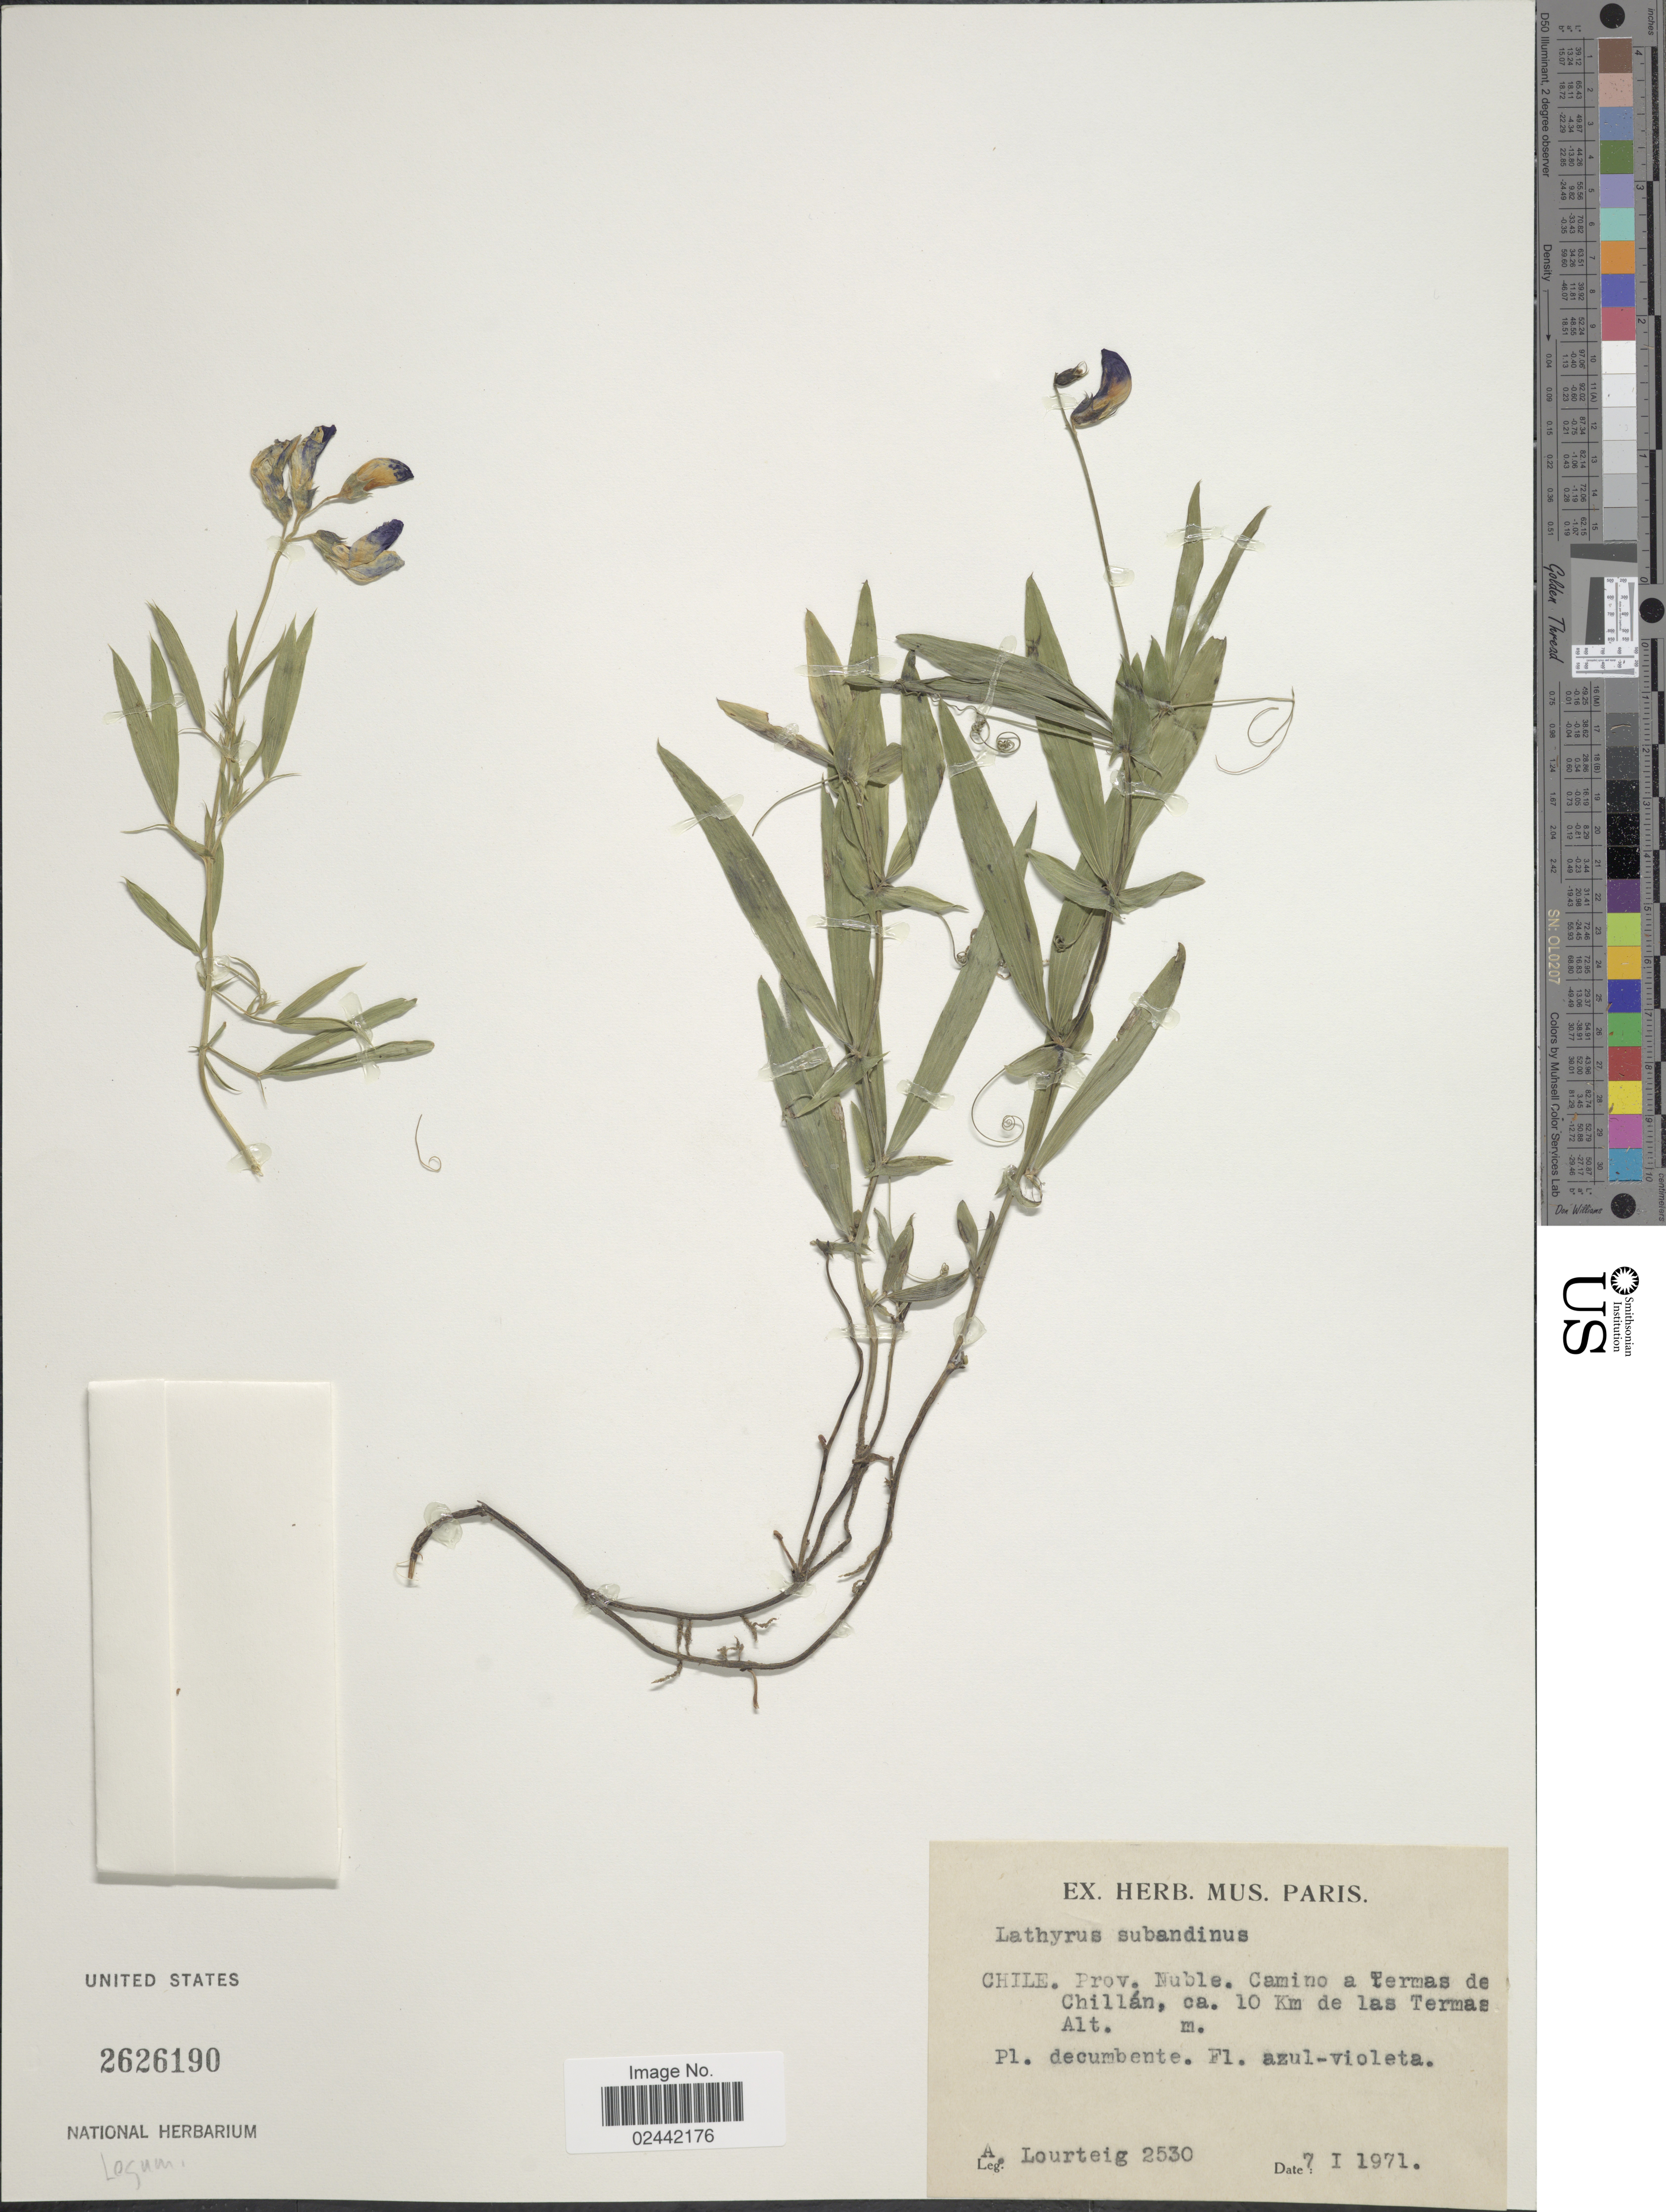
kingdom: Plantae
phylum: Tracheophyta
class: Magnoliopsida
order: Fabales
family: Fabaceae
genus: Lathyrus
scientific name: Lathyrus subandinus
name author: Phil.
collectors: A. Lourteig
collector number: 2530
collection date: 1971-01-07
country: Chile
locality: Chile. Prov. Nuble, Camino a Termas de Chillan, ca. 10 Km de las Termas.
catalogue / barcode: US 2626190